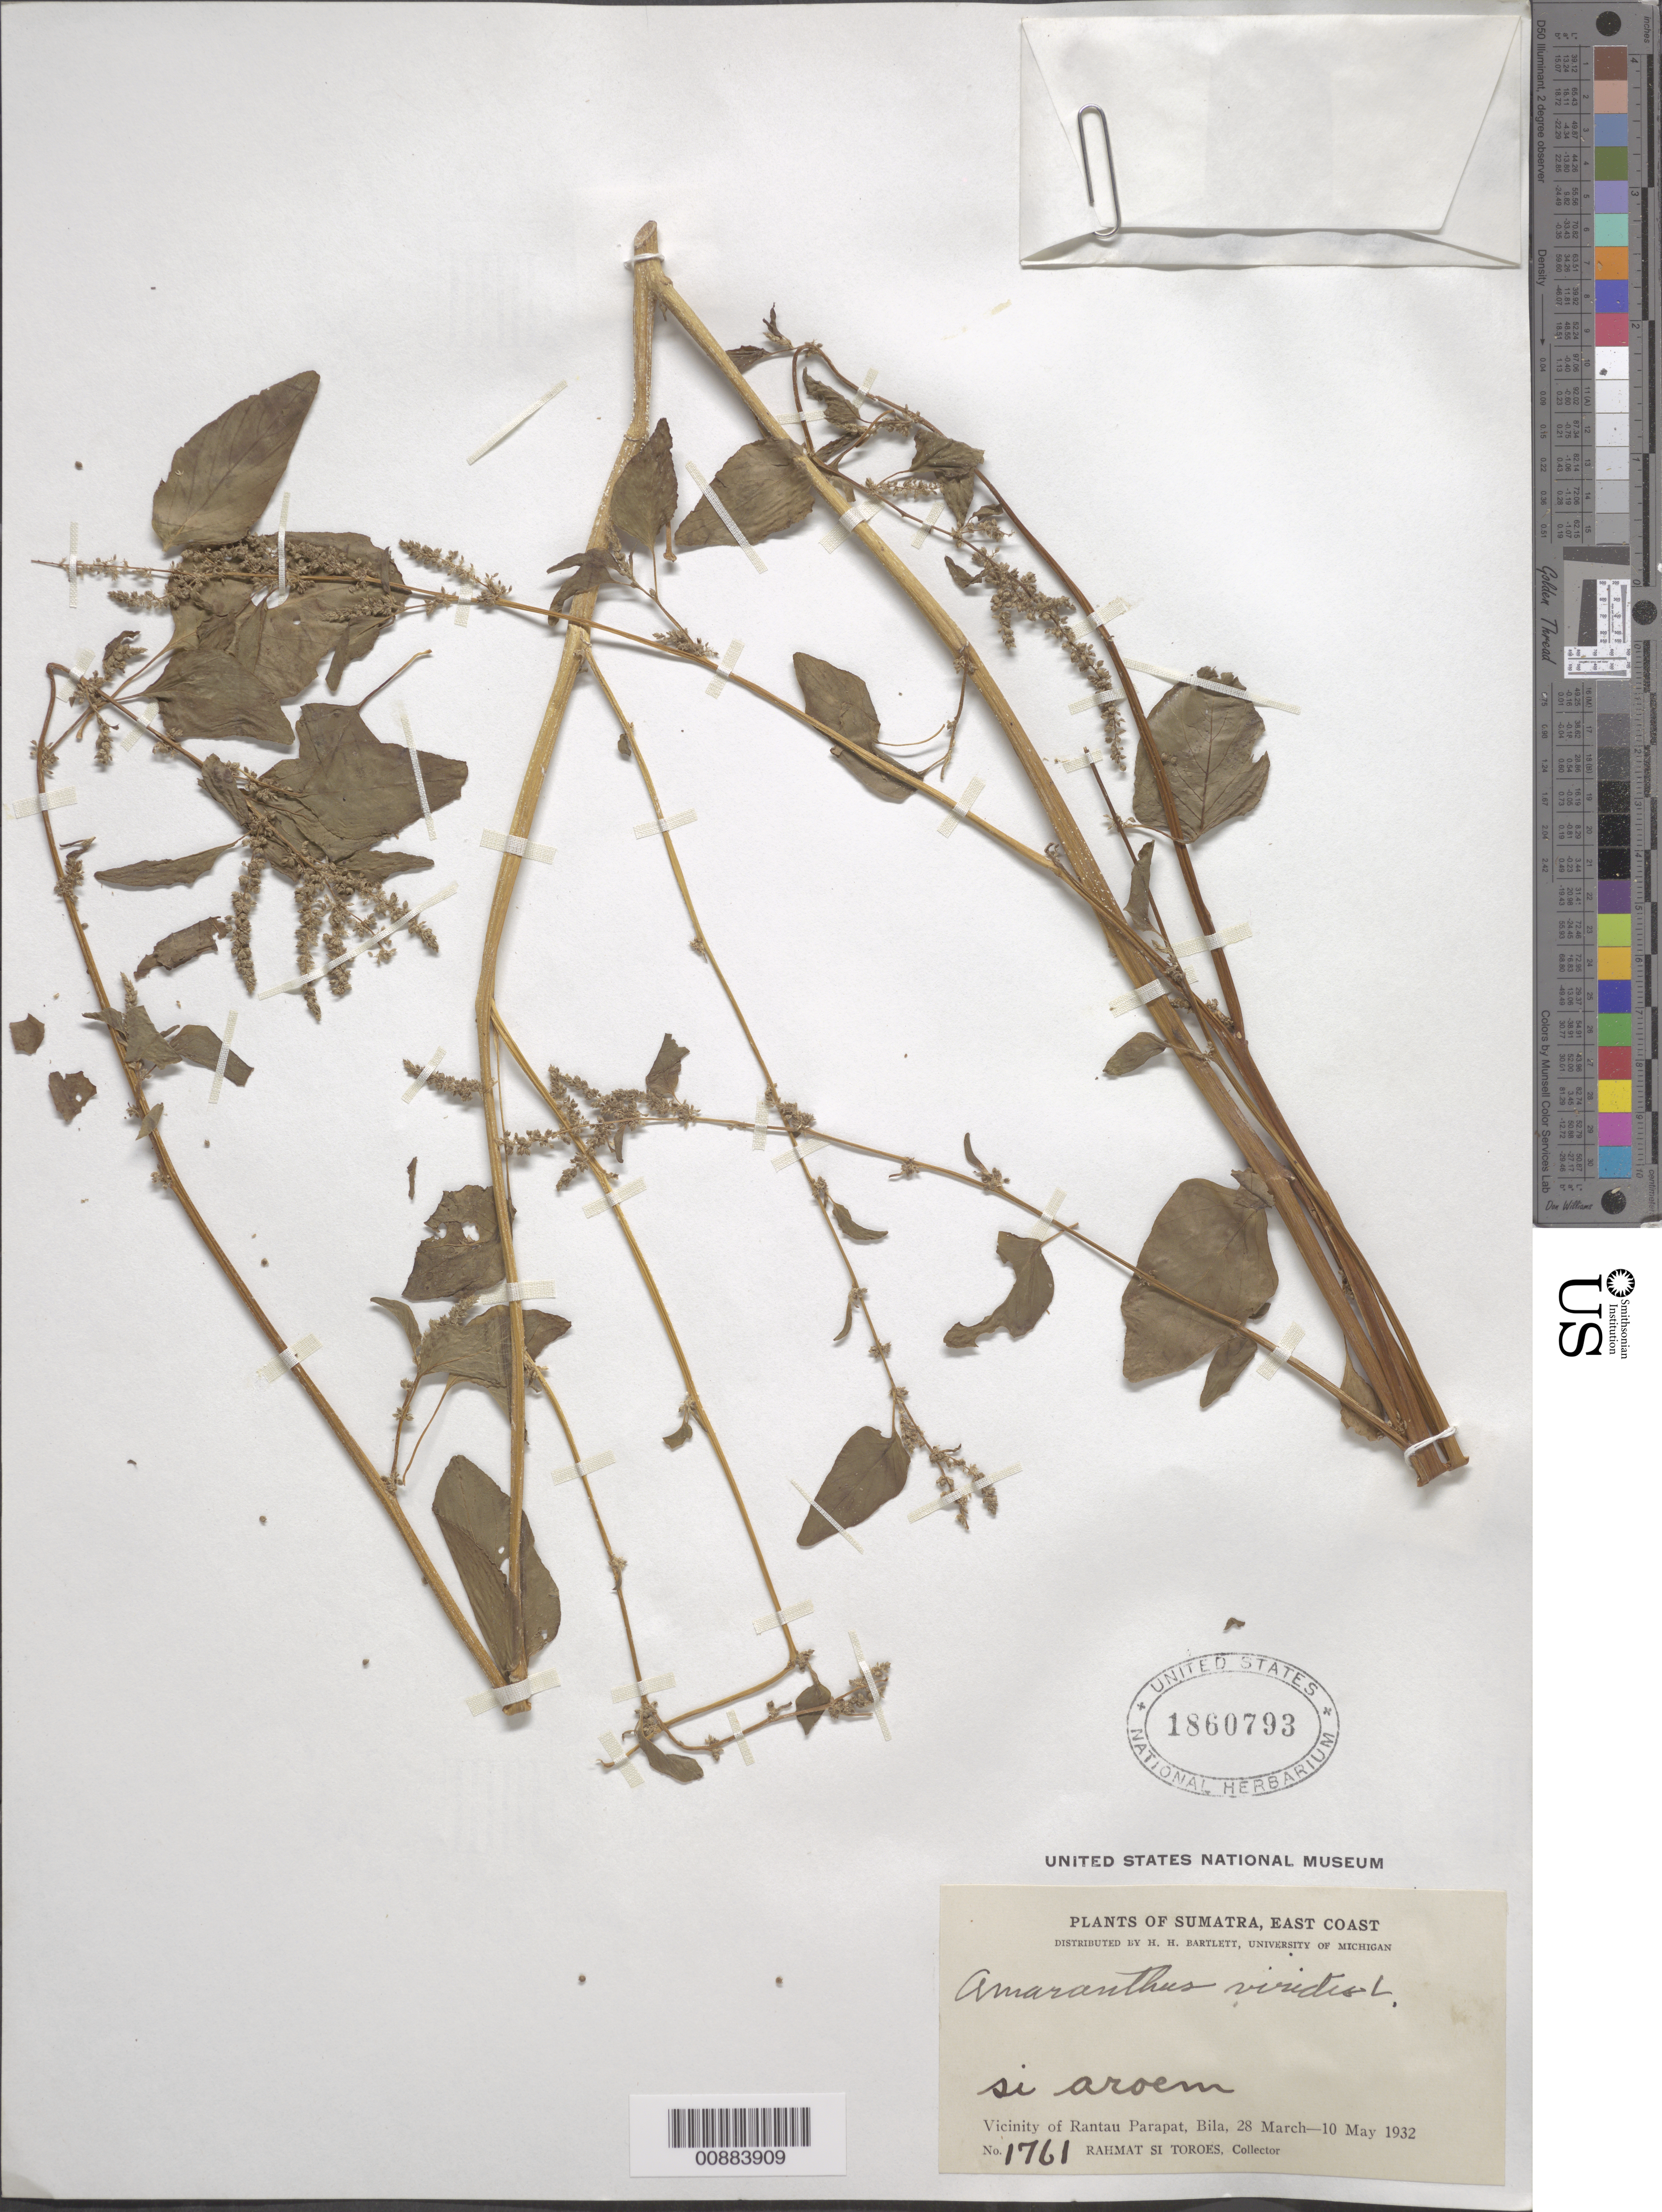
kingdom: Plantae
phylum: Tracheophyta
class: Magnoliopsida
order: Caryophyllales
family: Amaranthaceae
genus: Amaranthus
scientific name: Amaranthus viridis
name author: L.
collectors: Rahmat Si Boeea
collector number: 1761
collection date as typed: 28 Mar 1932 to 10 May 1932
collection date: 1932-03-28/1932-05-10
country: Indonesia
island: Sumatra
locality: Vicinity of Rantau Parapat, Bila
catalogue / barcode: US 1860793